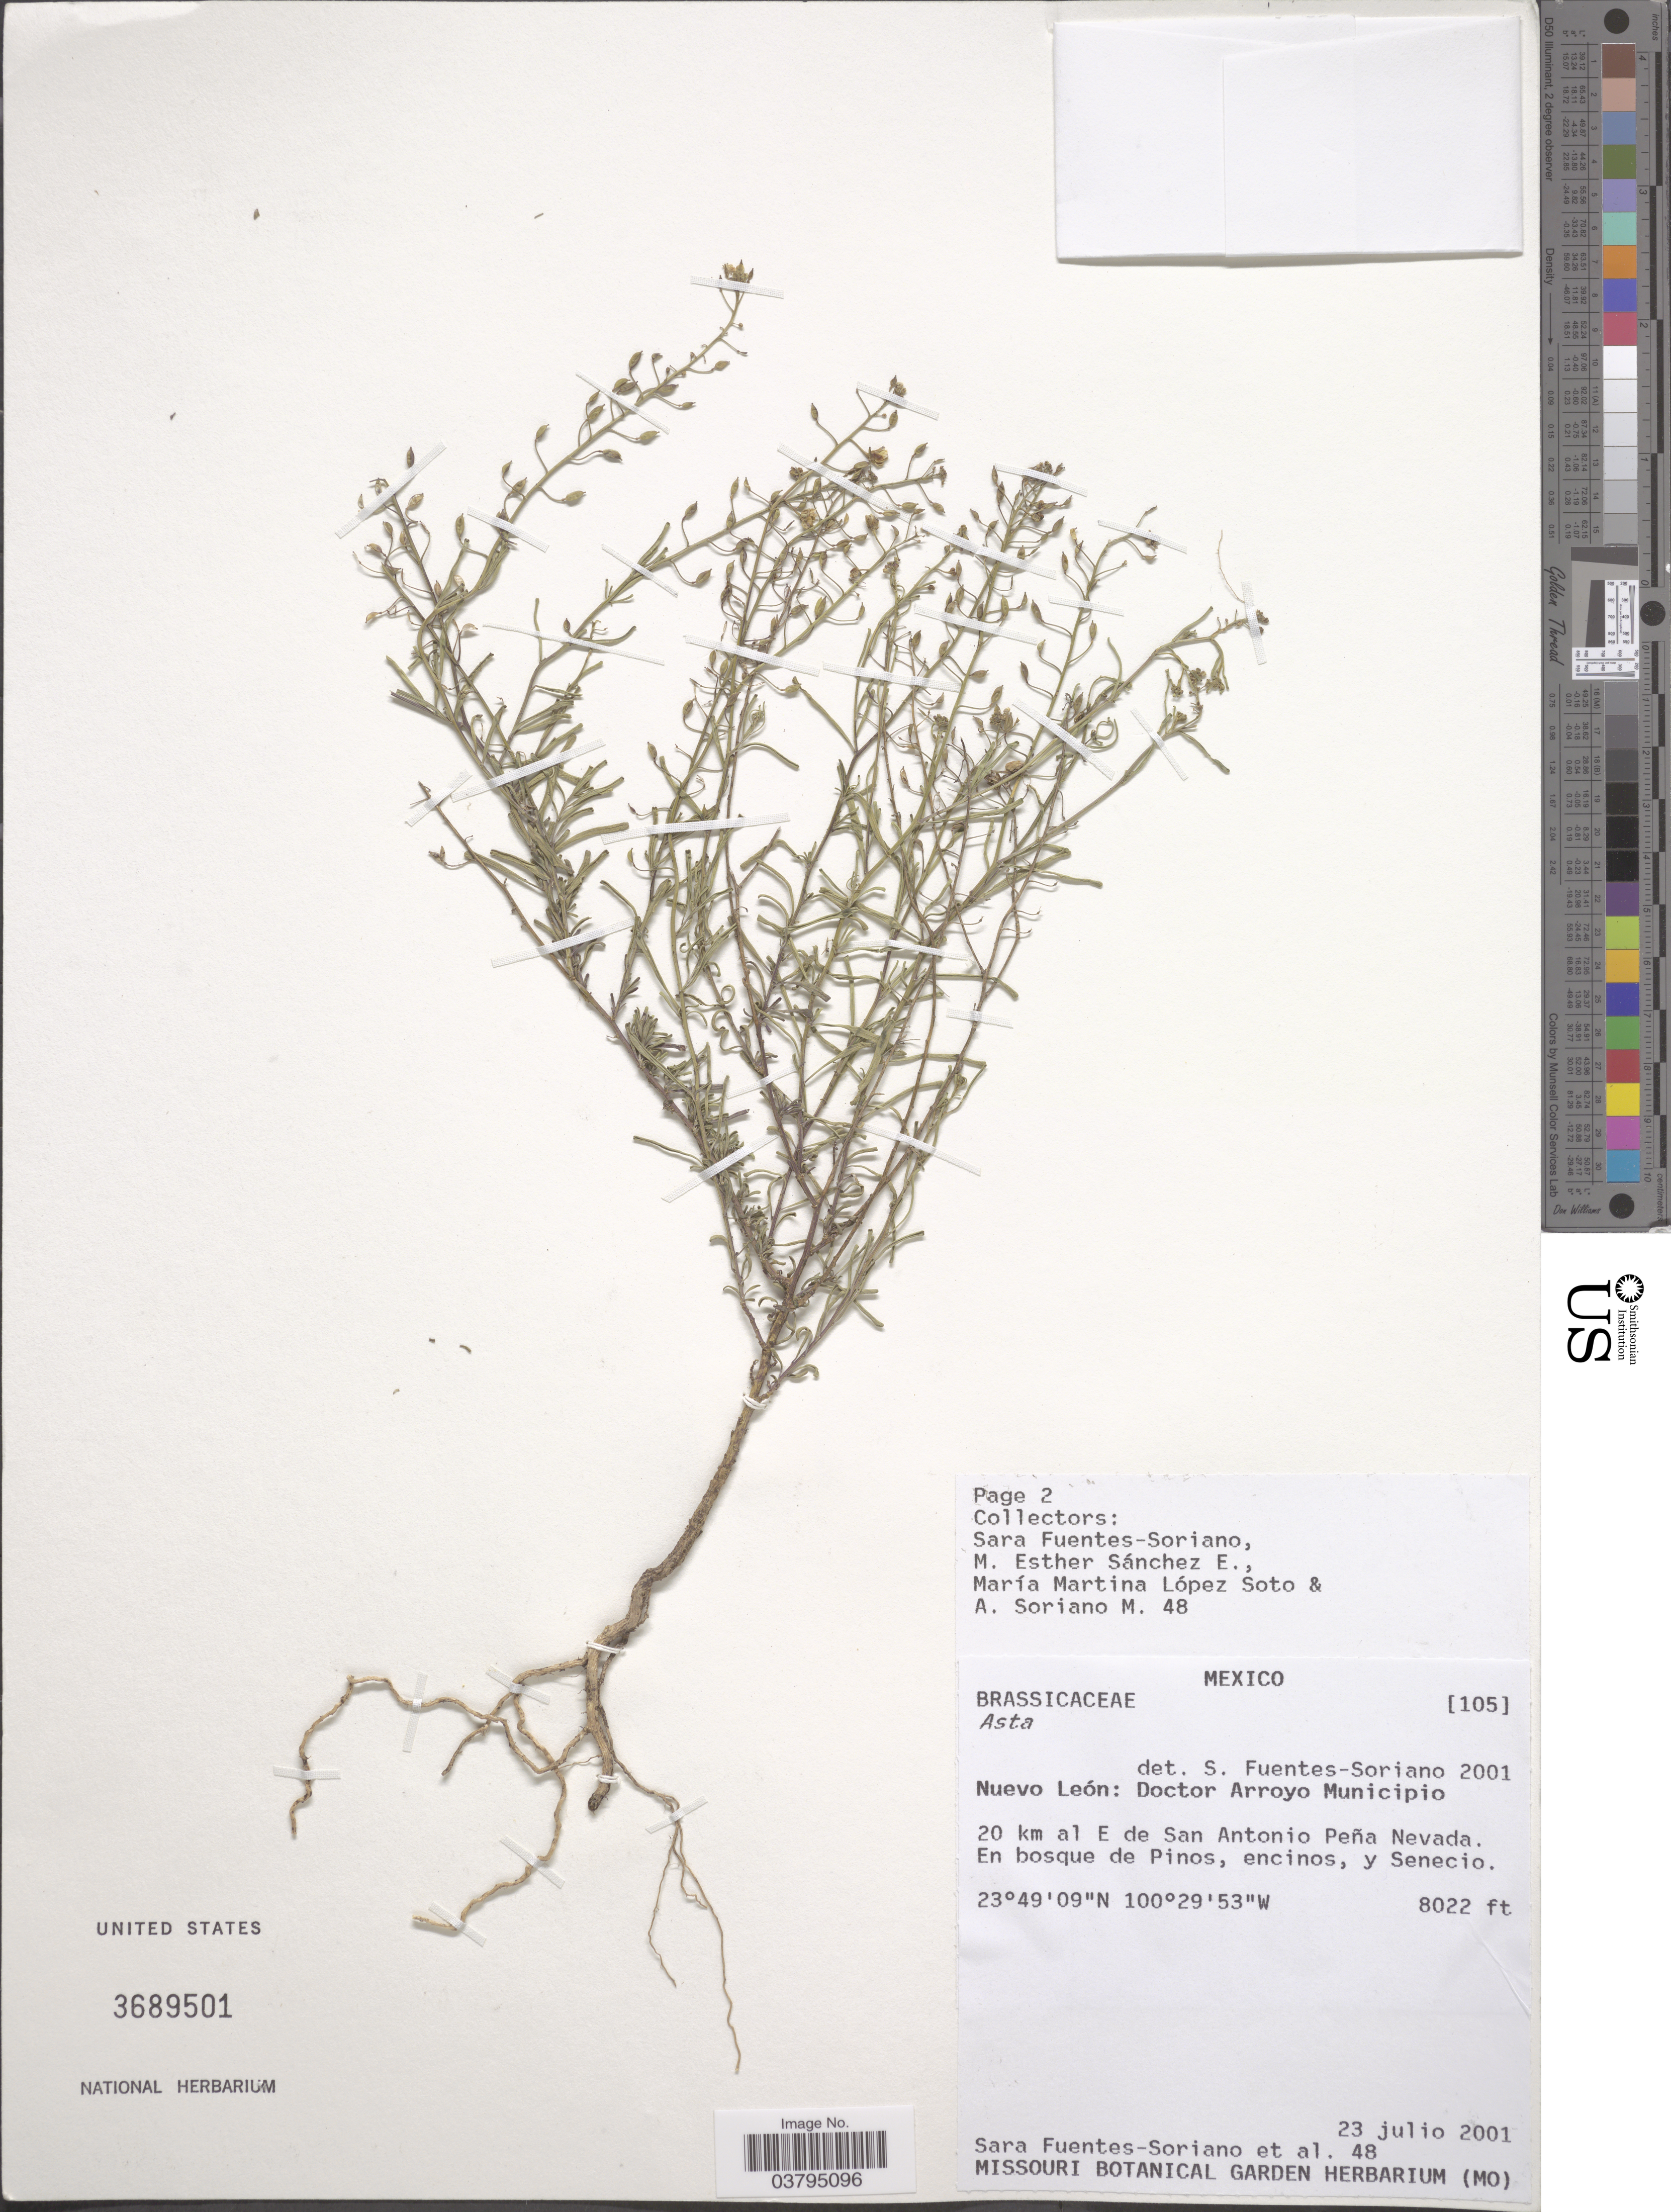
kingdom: Plantae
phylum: Tracheophyta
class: Magnoliopsida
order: Brassicales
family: Brassicaceae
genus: Asta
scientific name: Asta sp.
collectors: S. Fuentes-Soriano, M. Sánchez, M. Lopez & A. Soriano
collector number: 48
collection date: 2001-07-23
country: Mexico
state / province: Nuevo León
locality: Doctor Arroyo Municipio. 20 km al E de San Antonio Peña Nevada.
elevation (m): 2445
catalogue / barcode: US 3689501